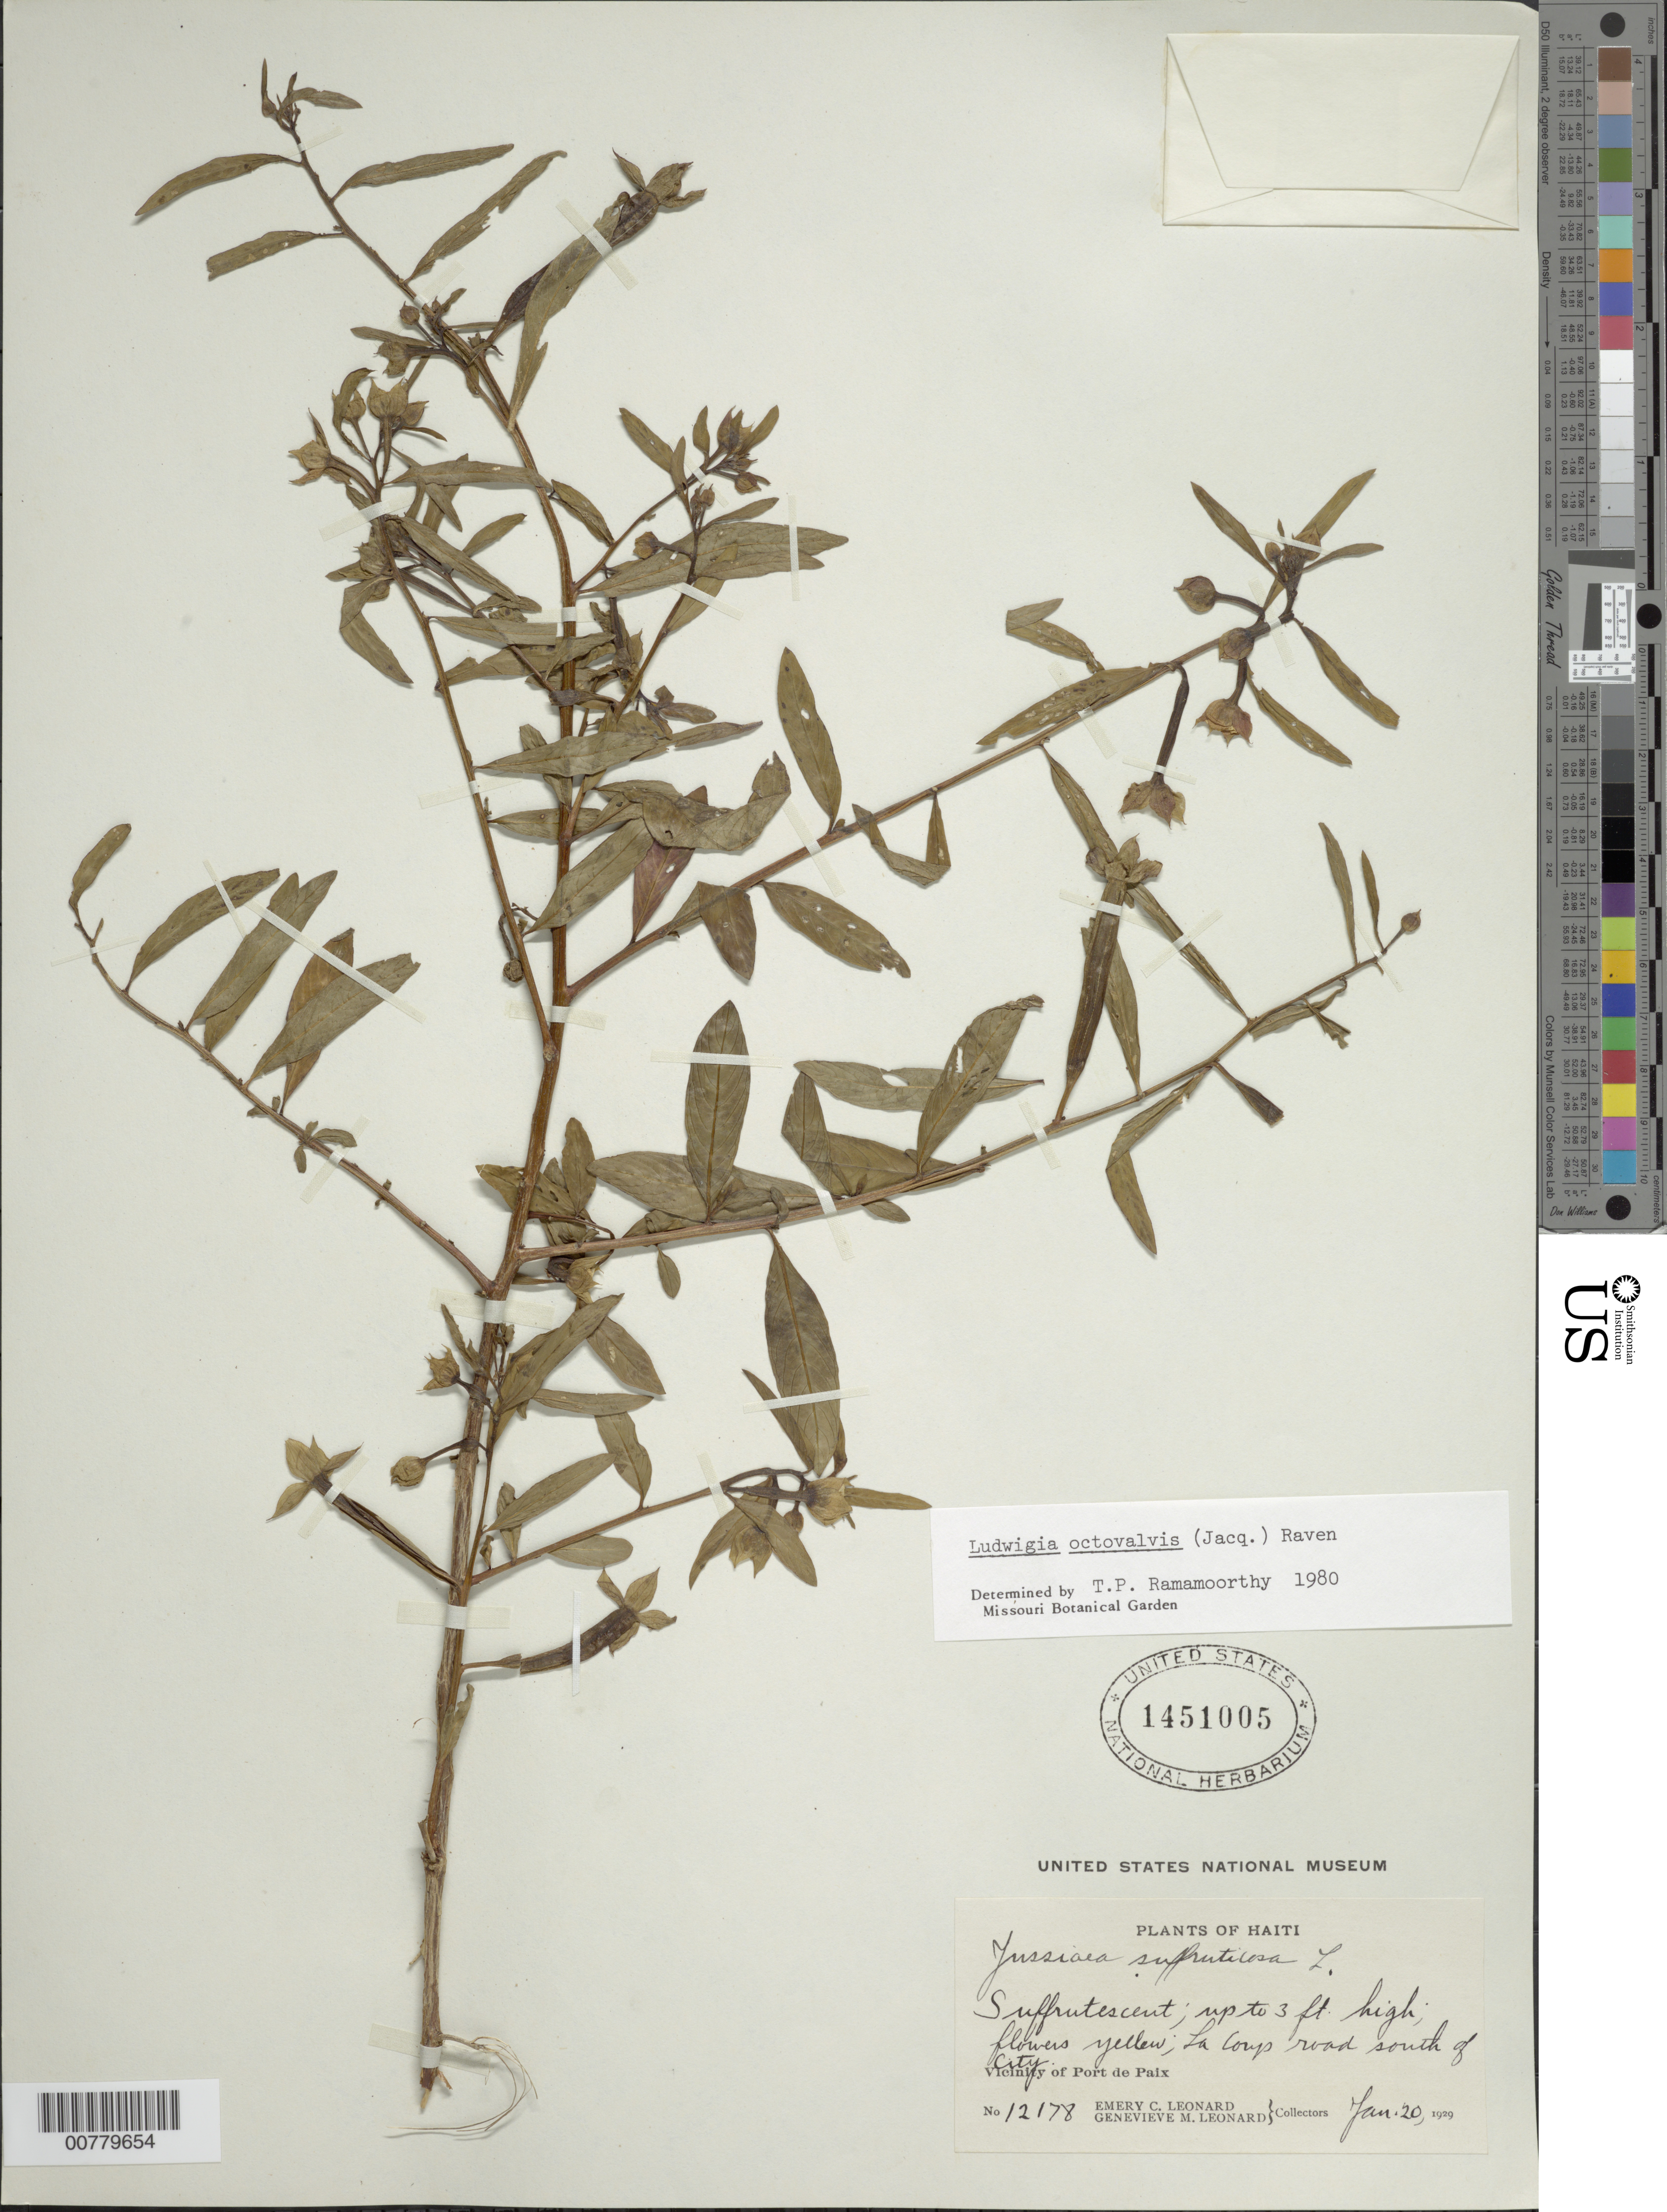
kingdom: Plantae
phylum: Tracheophyta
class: Magnoliopsida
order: Myrtales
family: Onagraceae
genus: Ludwigia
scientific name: Ludwigia octovalvis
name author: (Jacq.) P.H. Raven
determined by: Ramamoorthy, T. P.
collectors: E. C. Leonard & G. M. Leonard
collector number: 12178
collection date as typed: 20 Jan 1929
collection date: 1929-01-20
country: Haiti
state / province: Nord-Ouest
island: Hispaniola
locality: Vicinity of Port de Paix, La Camp road south of city.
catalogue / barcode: US 1451005